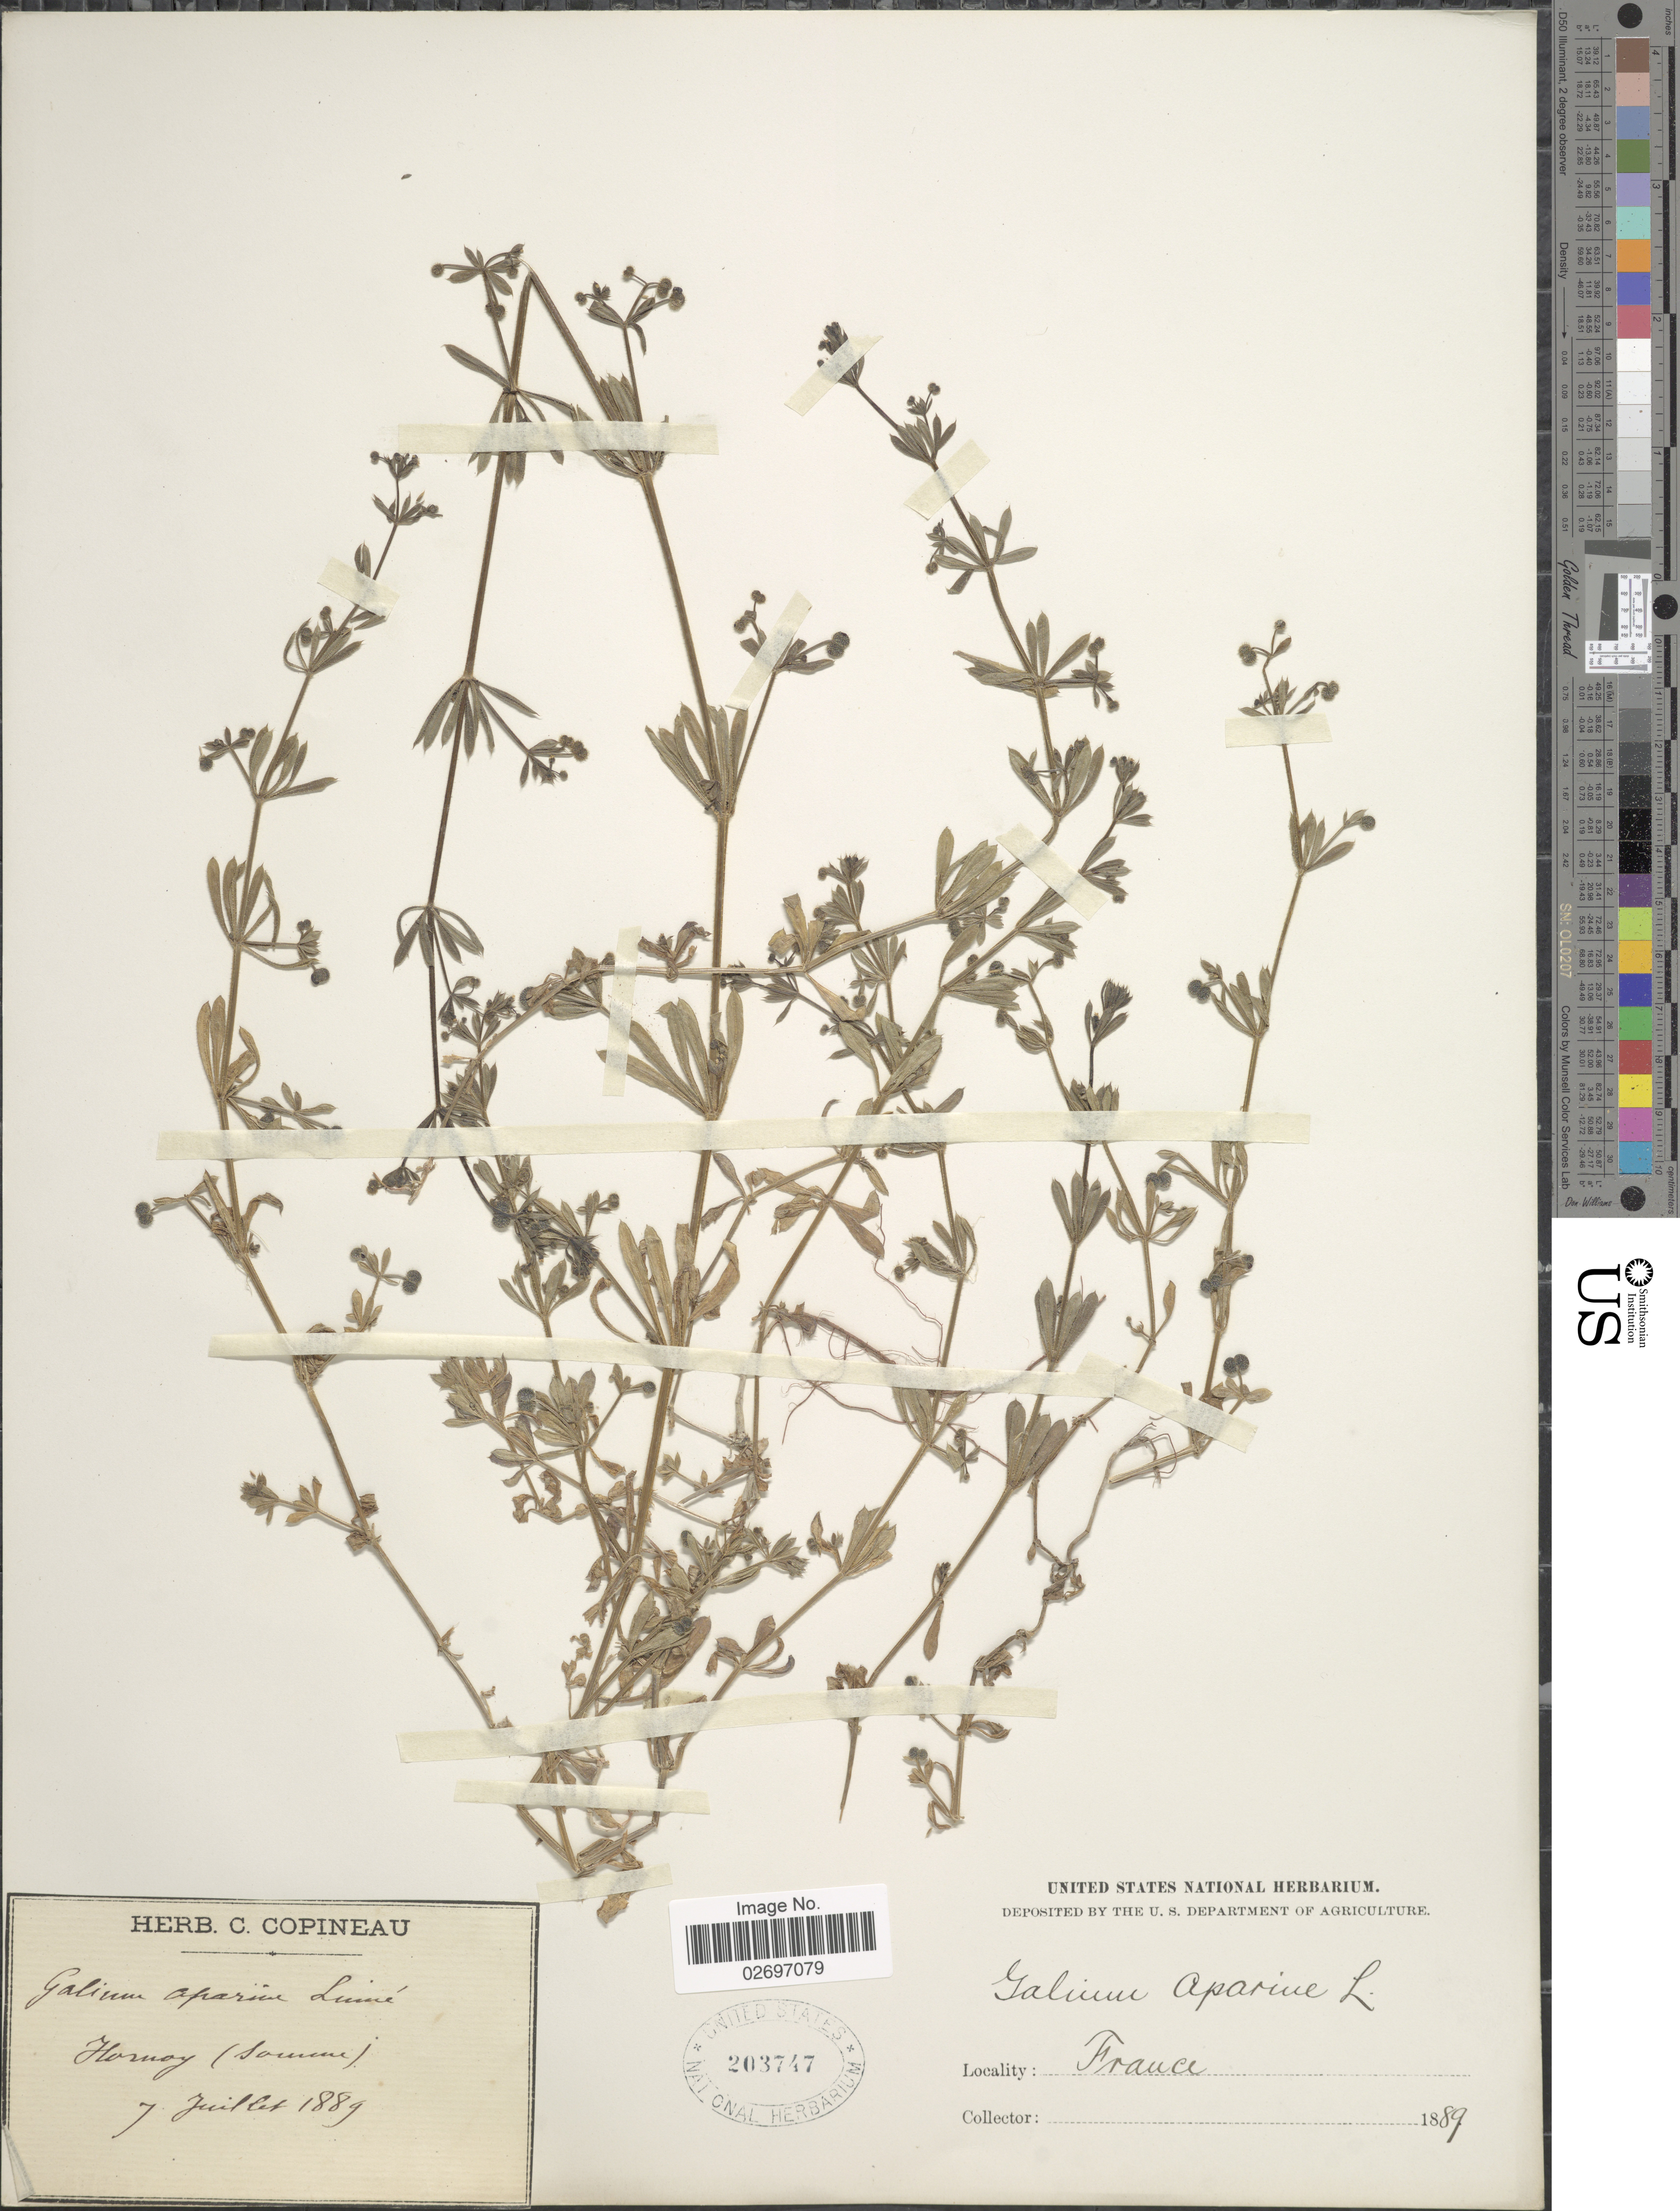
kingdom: Plantae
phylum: Tracheophyta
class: Magnoliopsida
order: Gentianales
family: Rubiaceae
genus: Galium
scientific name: Galium aparine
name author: L.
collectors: ex herb. C. Copineau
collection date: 1889-07-07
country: France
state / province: Hauts-de-France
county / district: Somme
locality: Hornoy (Somme)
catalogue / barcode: US 203747